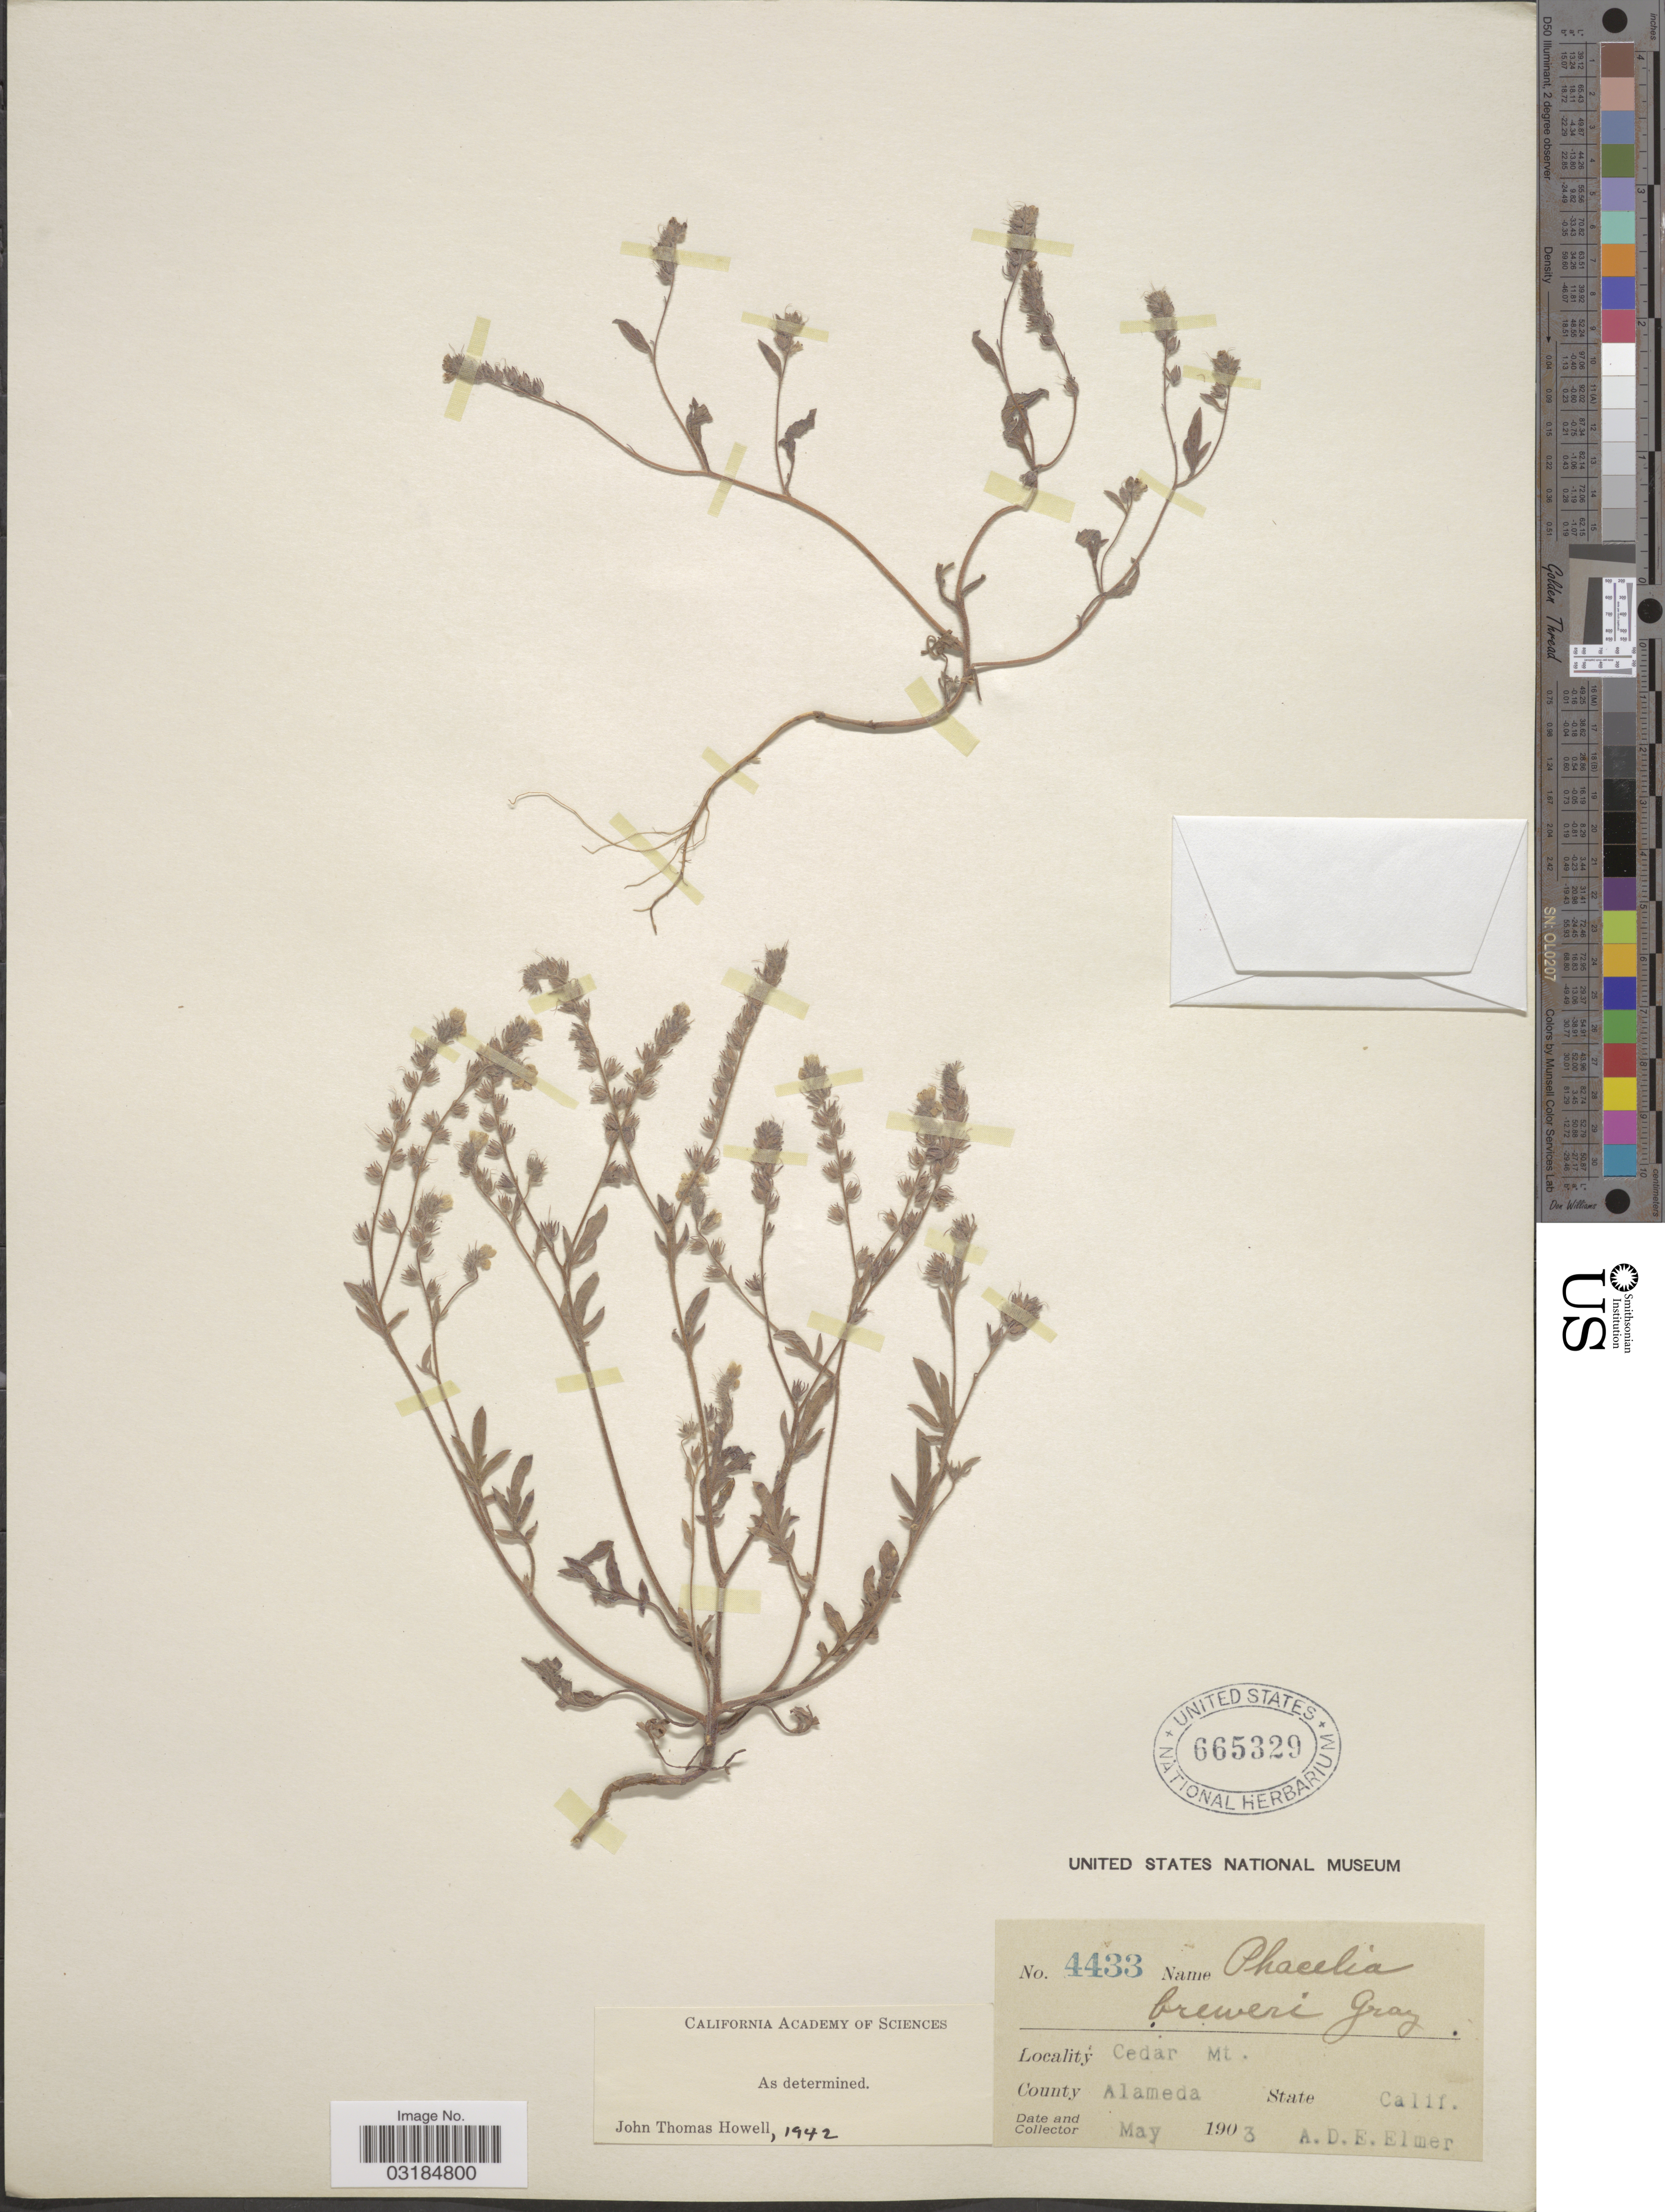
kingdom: Plantae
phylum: Tracheophyta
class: Magnoliopsida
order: Boraginales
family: Hydrophyllaceae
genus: Phacelia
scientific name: Phacelia breweri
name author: A. Gray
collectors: A. D. E. Elmer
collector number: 4433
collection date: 1903-05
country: United States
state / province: California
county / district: Alameda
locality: Cedar Mt., County Alameda, State Calif.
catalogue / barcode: US 665329